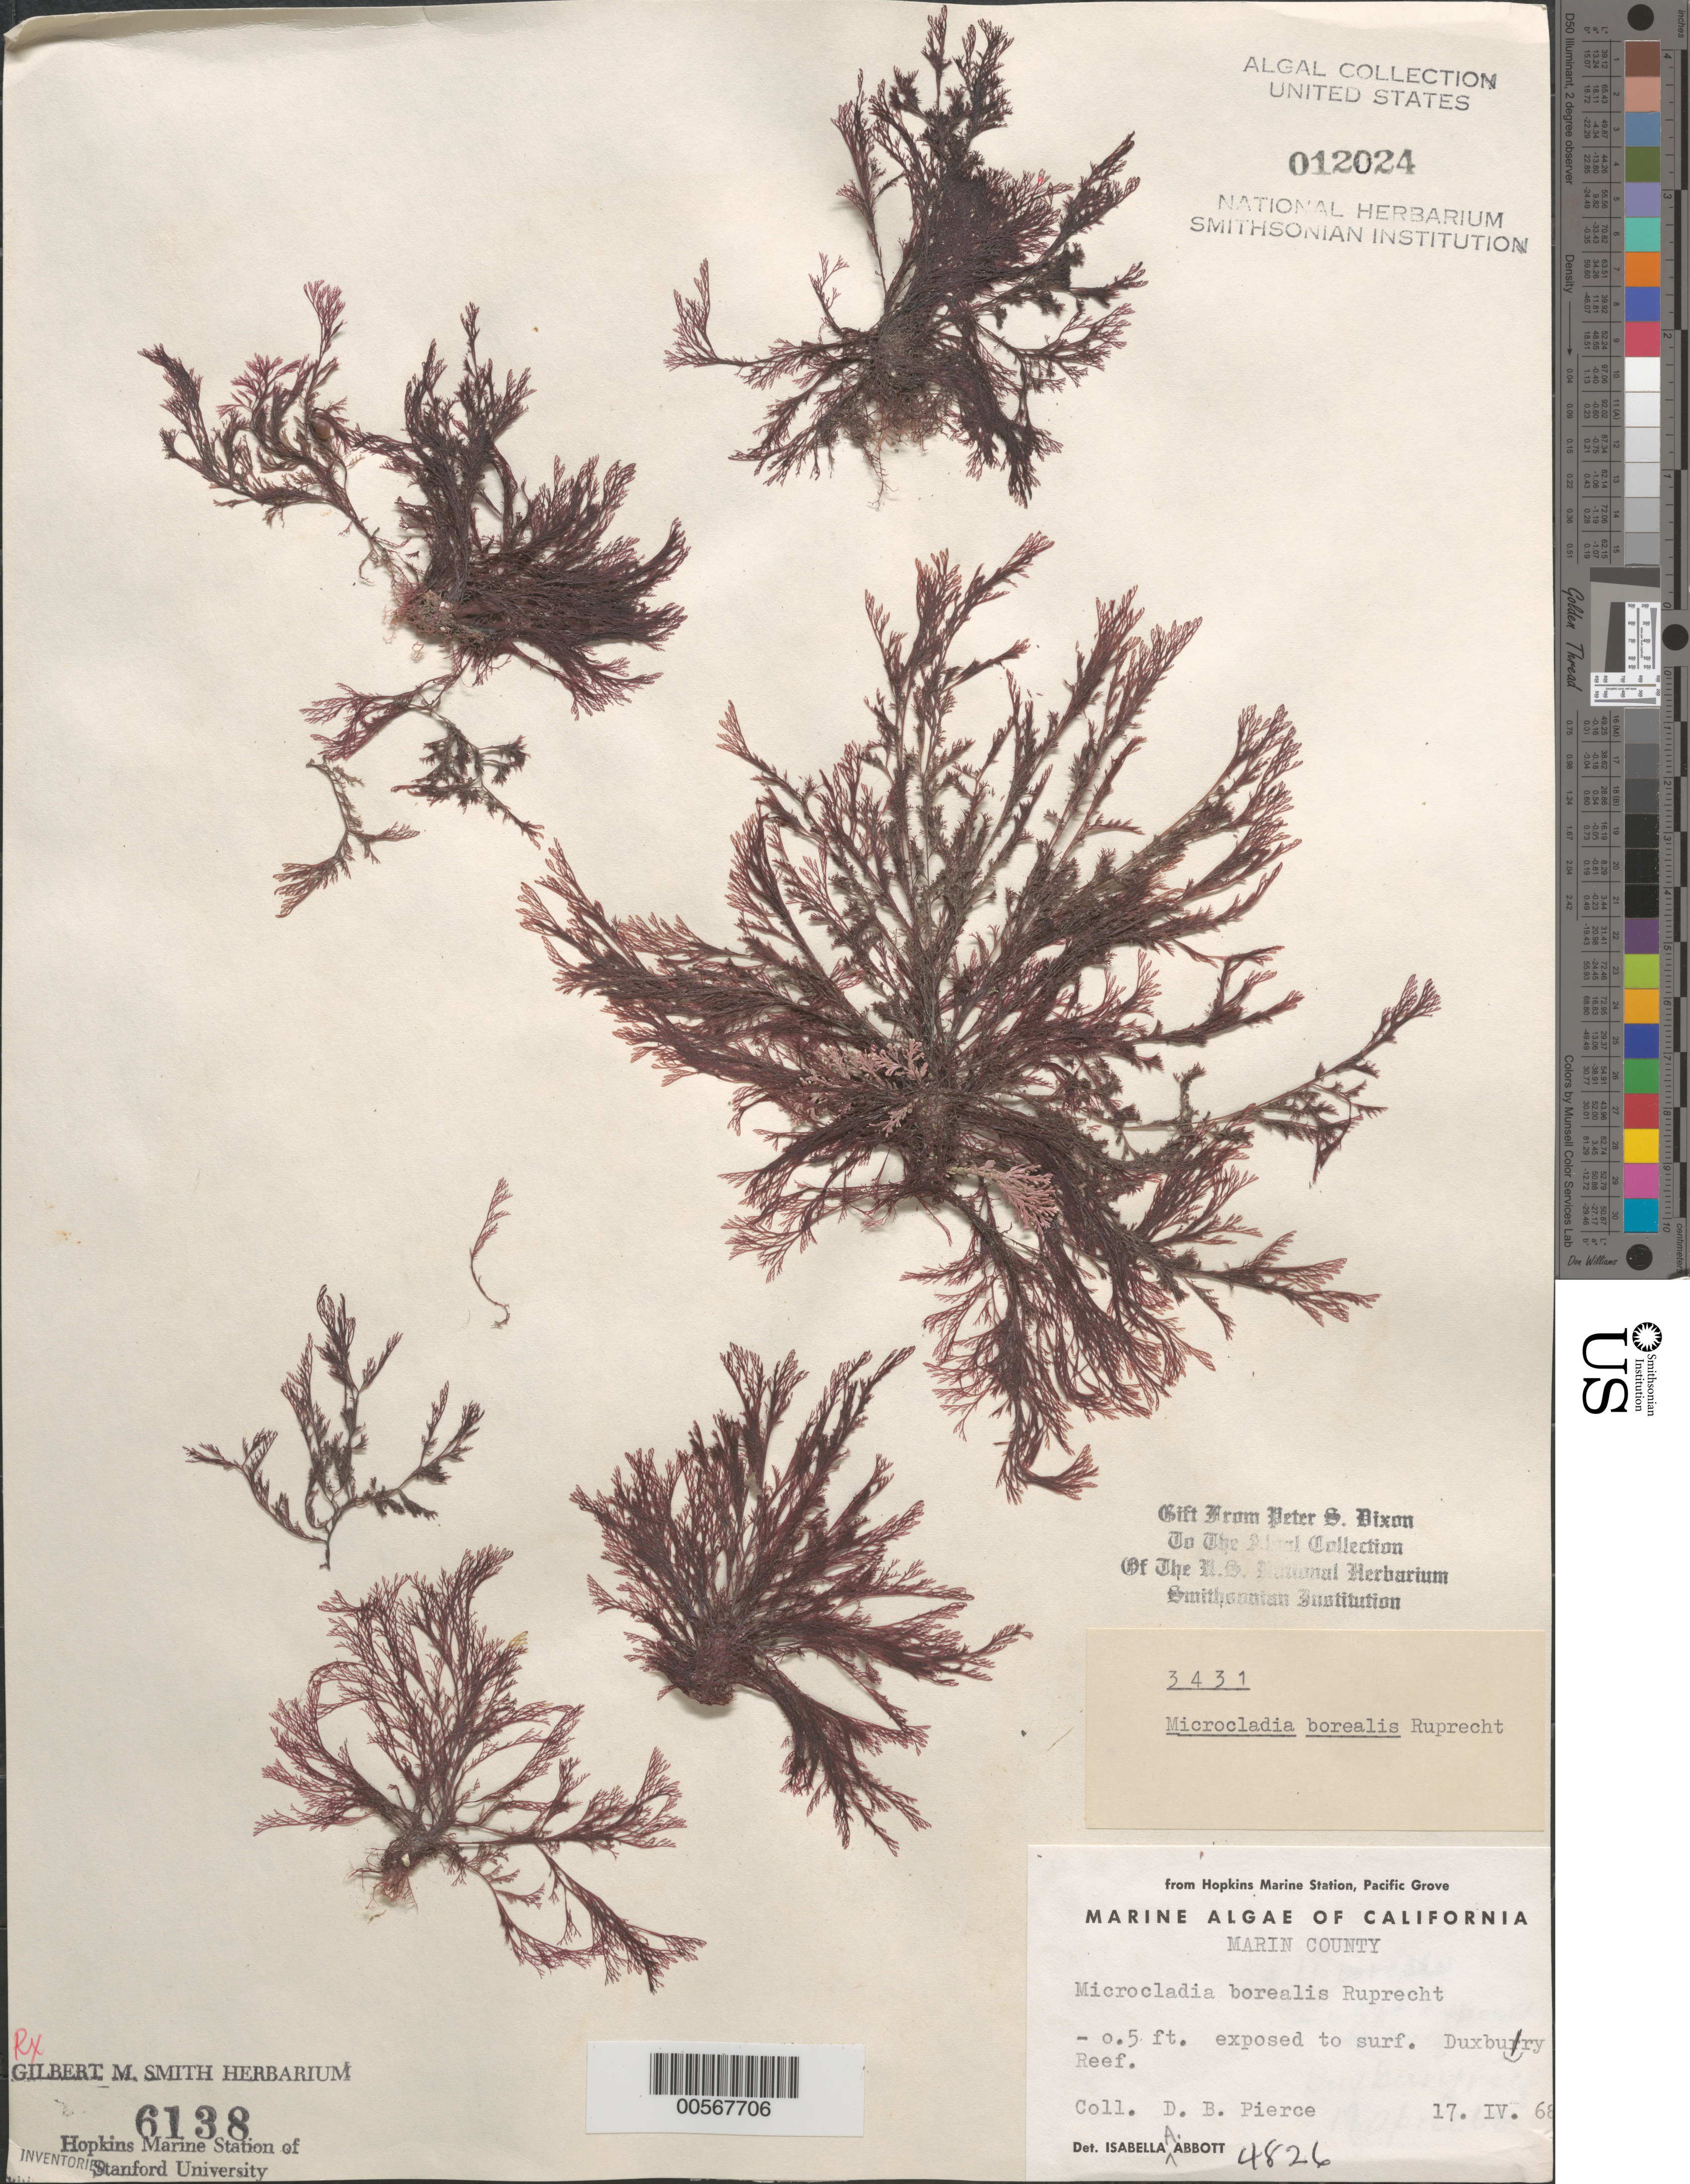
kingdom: Plantae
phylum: Rhodophyta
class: Florideophyceae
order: Ceramiales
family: Ceramiaceae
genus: Microcladia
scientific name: Microcladia borealis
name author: Rupr.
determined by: Abbott, Isabella A.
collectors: D. Pierce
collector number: IAA 4826 & PSD 3431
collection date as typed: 17 Apr 1968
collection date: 1968-04-17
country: United States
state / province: California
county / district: Marin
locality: Duxbury Reef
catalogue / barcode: US 12024